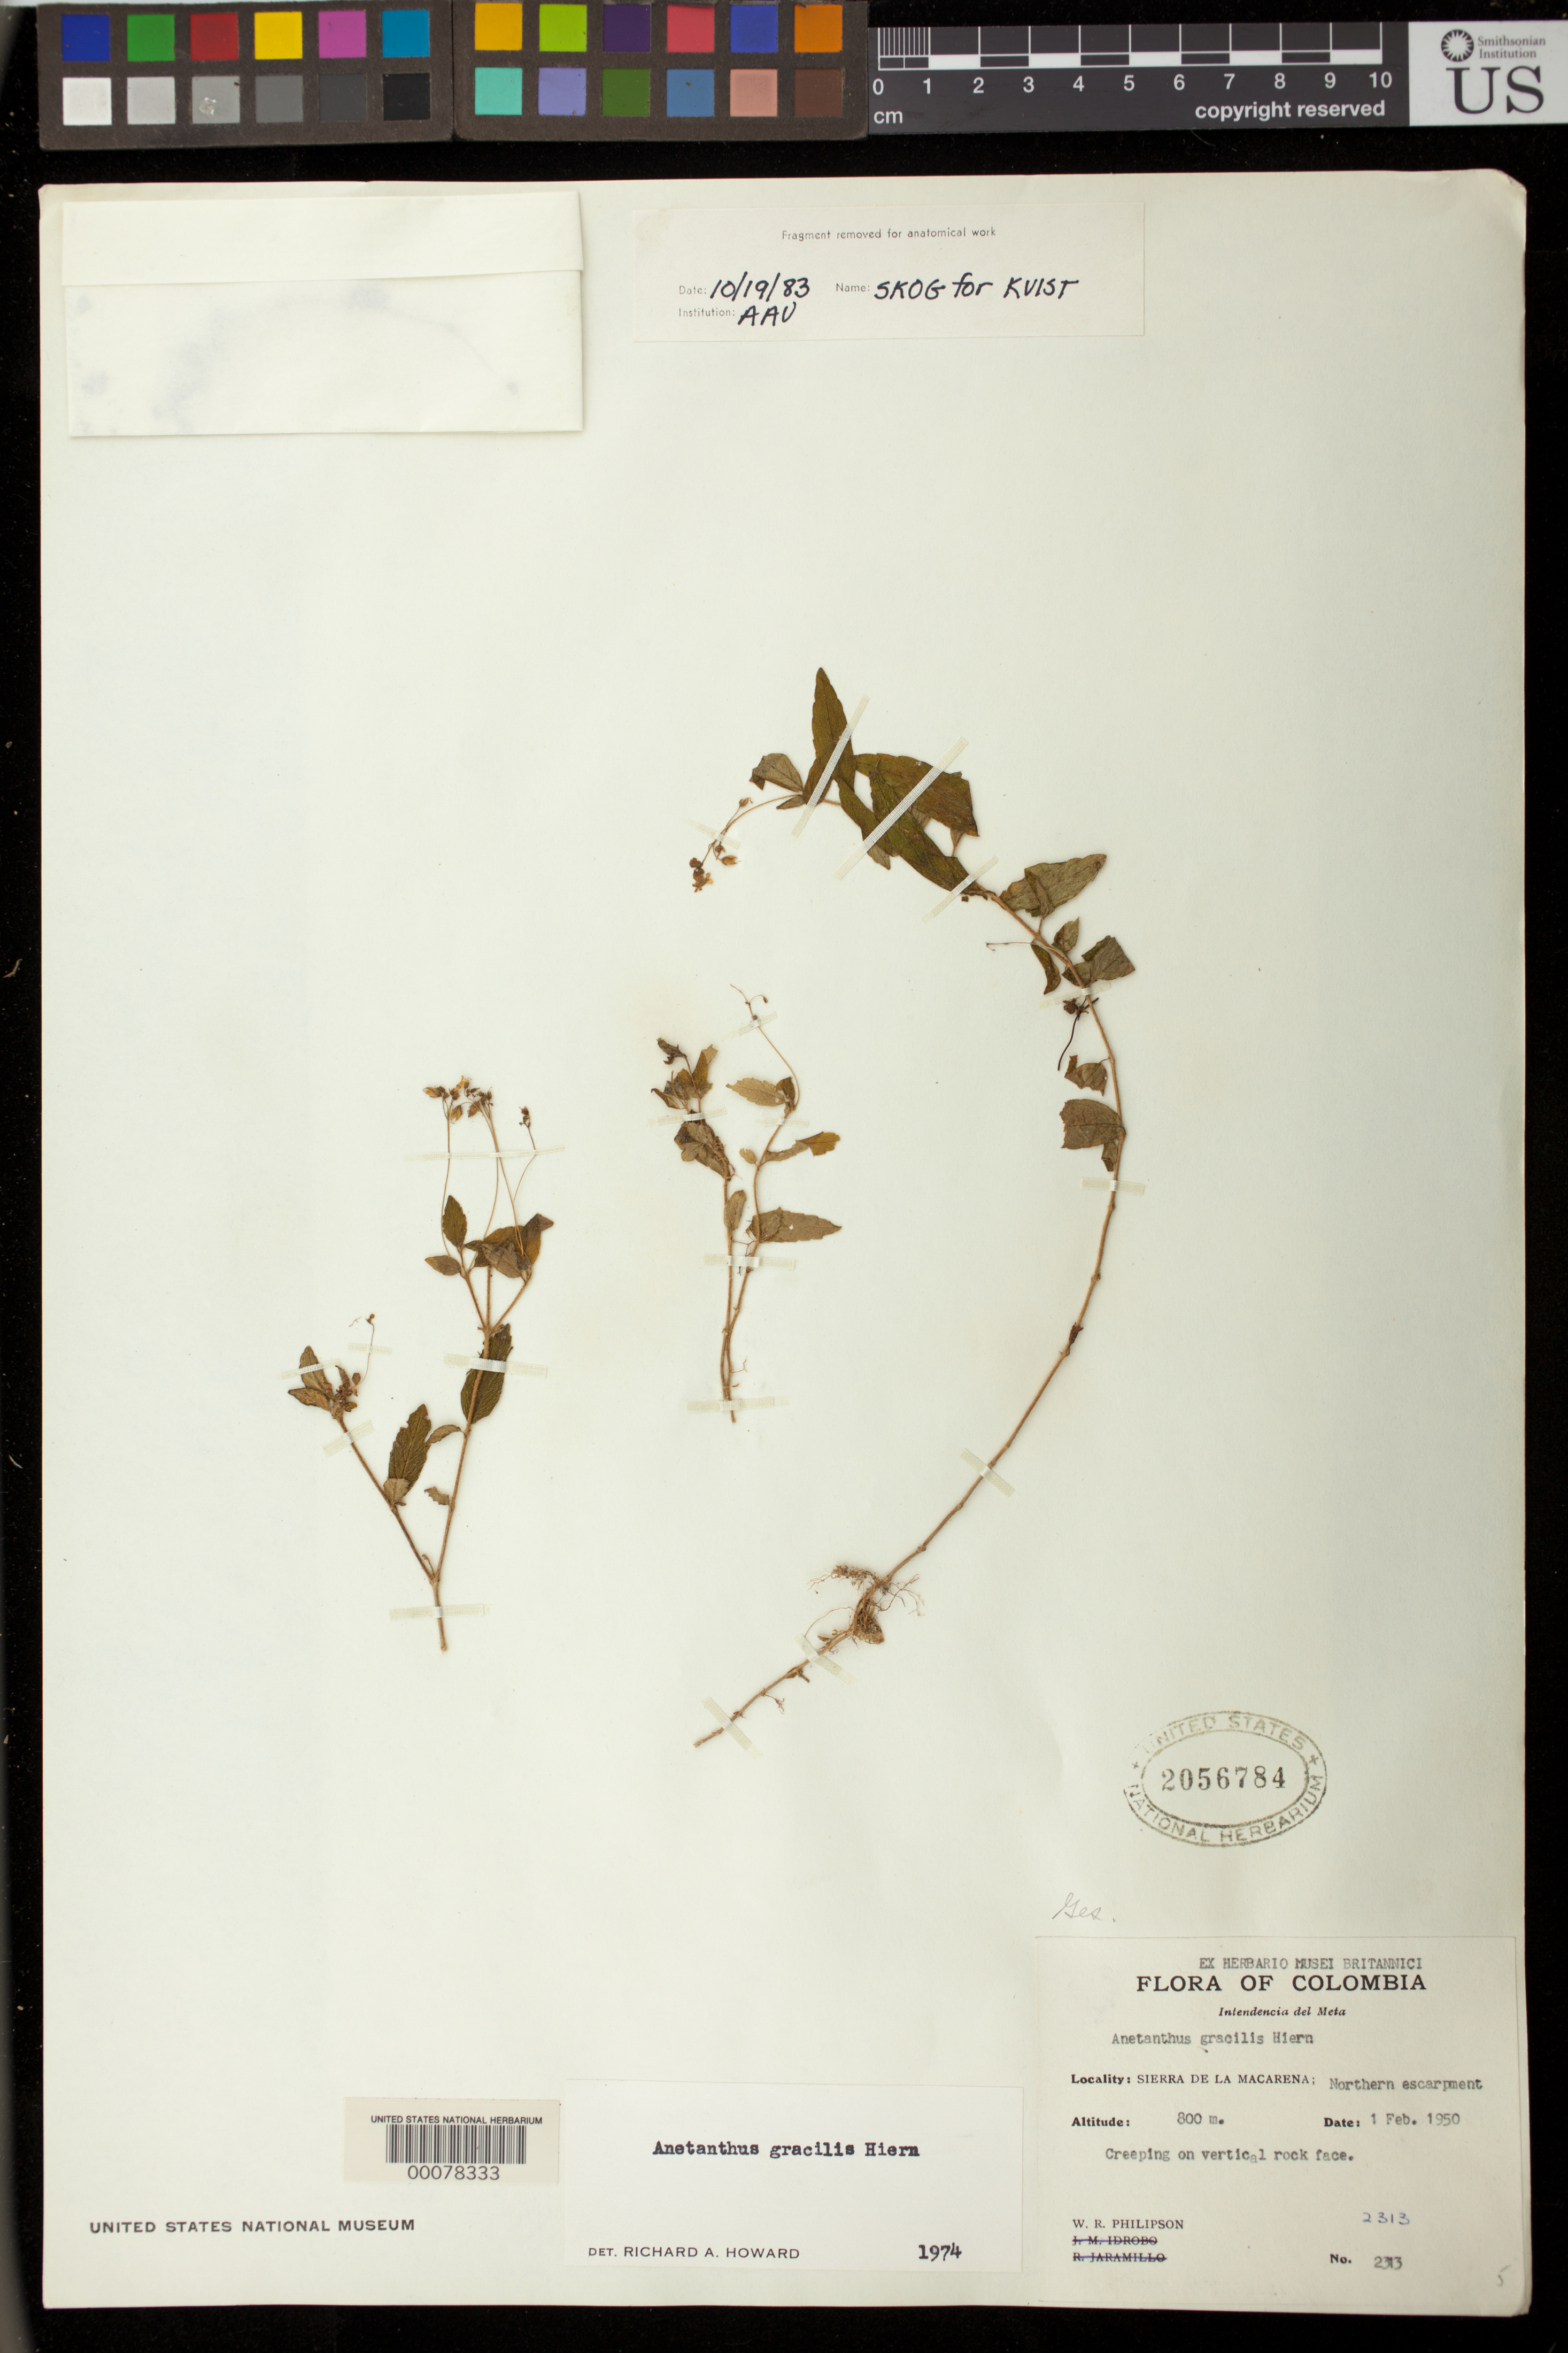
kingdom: Plantae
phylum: Tracheophyta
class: Magnoliopsida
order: Lamiales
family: Gesneriaceae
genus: Anetanthus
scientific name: Anetanthus gracilis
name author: Hiern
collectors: W. R. Philipson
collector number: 2313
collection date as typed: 01 Feb 1950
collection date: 1950-02-01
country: Colombia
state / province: Meta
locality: Sierra de la Macarena, northern escarpment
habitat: Creeping on vertical rock face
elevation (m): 800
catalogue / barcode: US 2056784